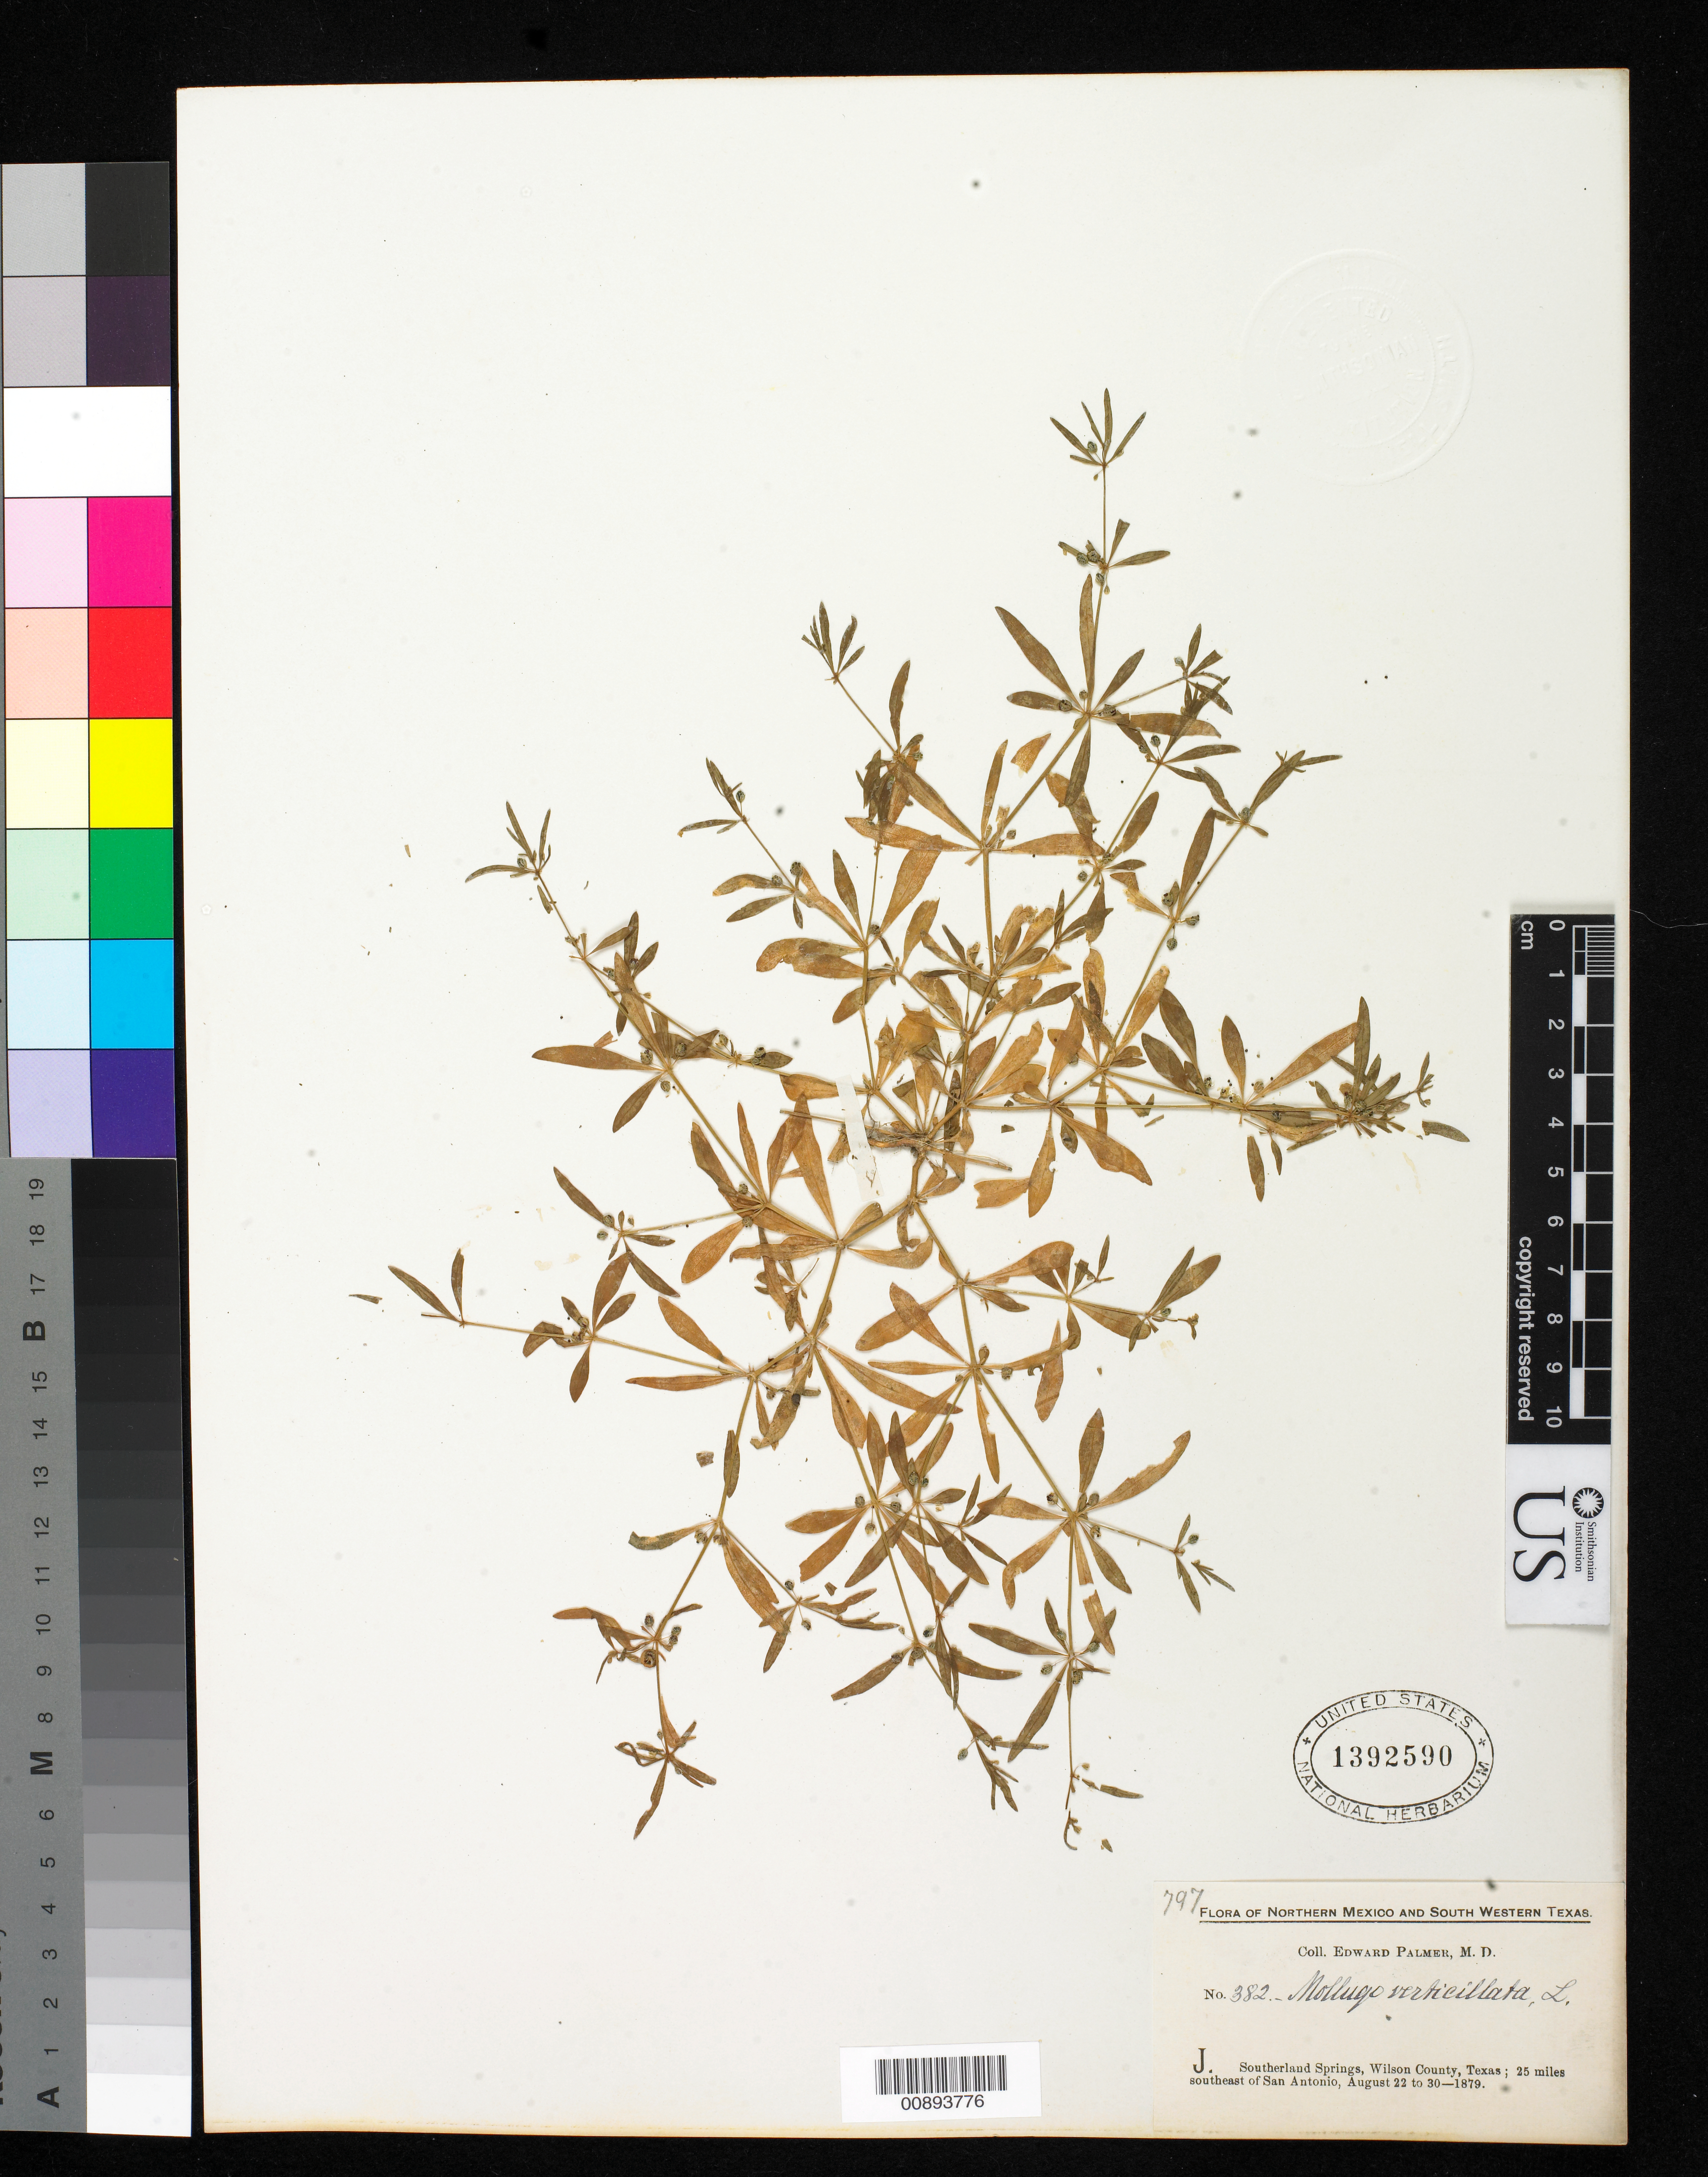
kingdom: Plantae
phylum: Tracheophyta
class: Magnoliopsida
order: Caryophyllales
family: Molluginaceae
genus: Mollugo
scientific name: Mollugo verticillata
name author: L.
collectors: E. Palmer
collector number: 382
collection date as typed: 22 Aug 1879 to 30 Aug 1879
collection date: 1879-08-22/1879-08-30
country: United States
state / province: Texas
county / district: Wilson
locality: J. Southerland Springs, Wilson County, Texas; 25 miles southeast of San Antonio.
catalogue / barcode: US 1392590